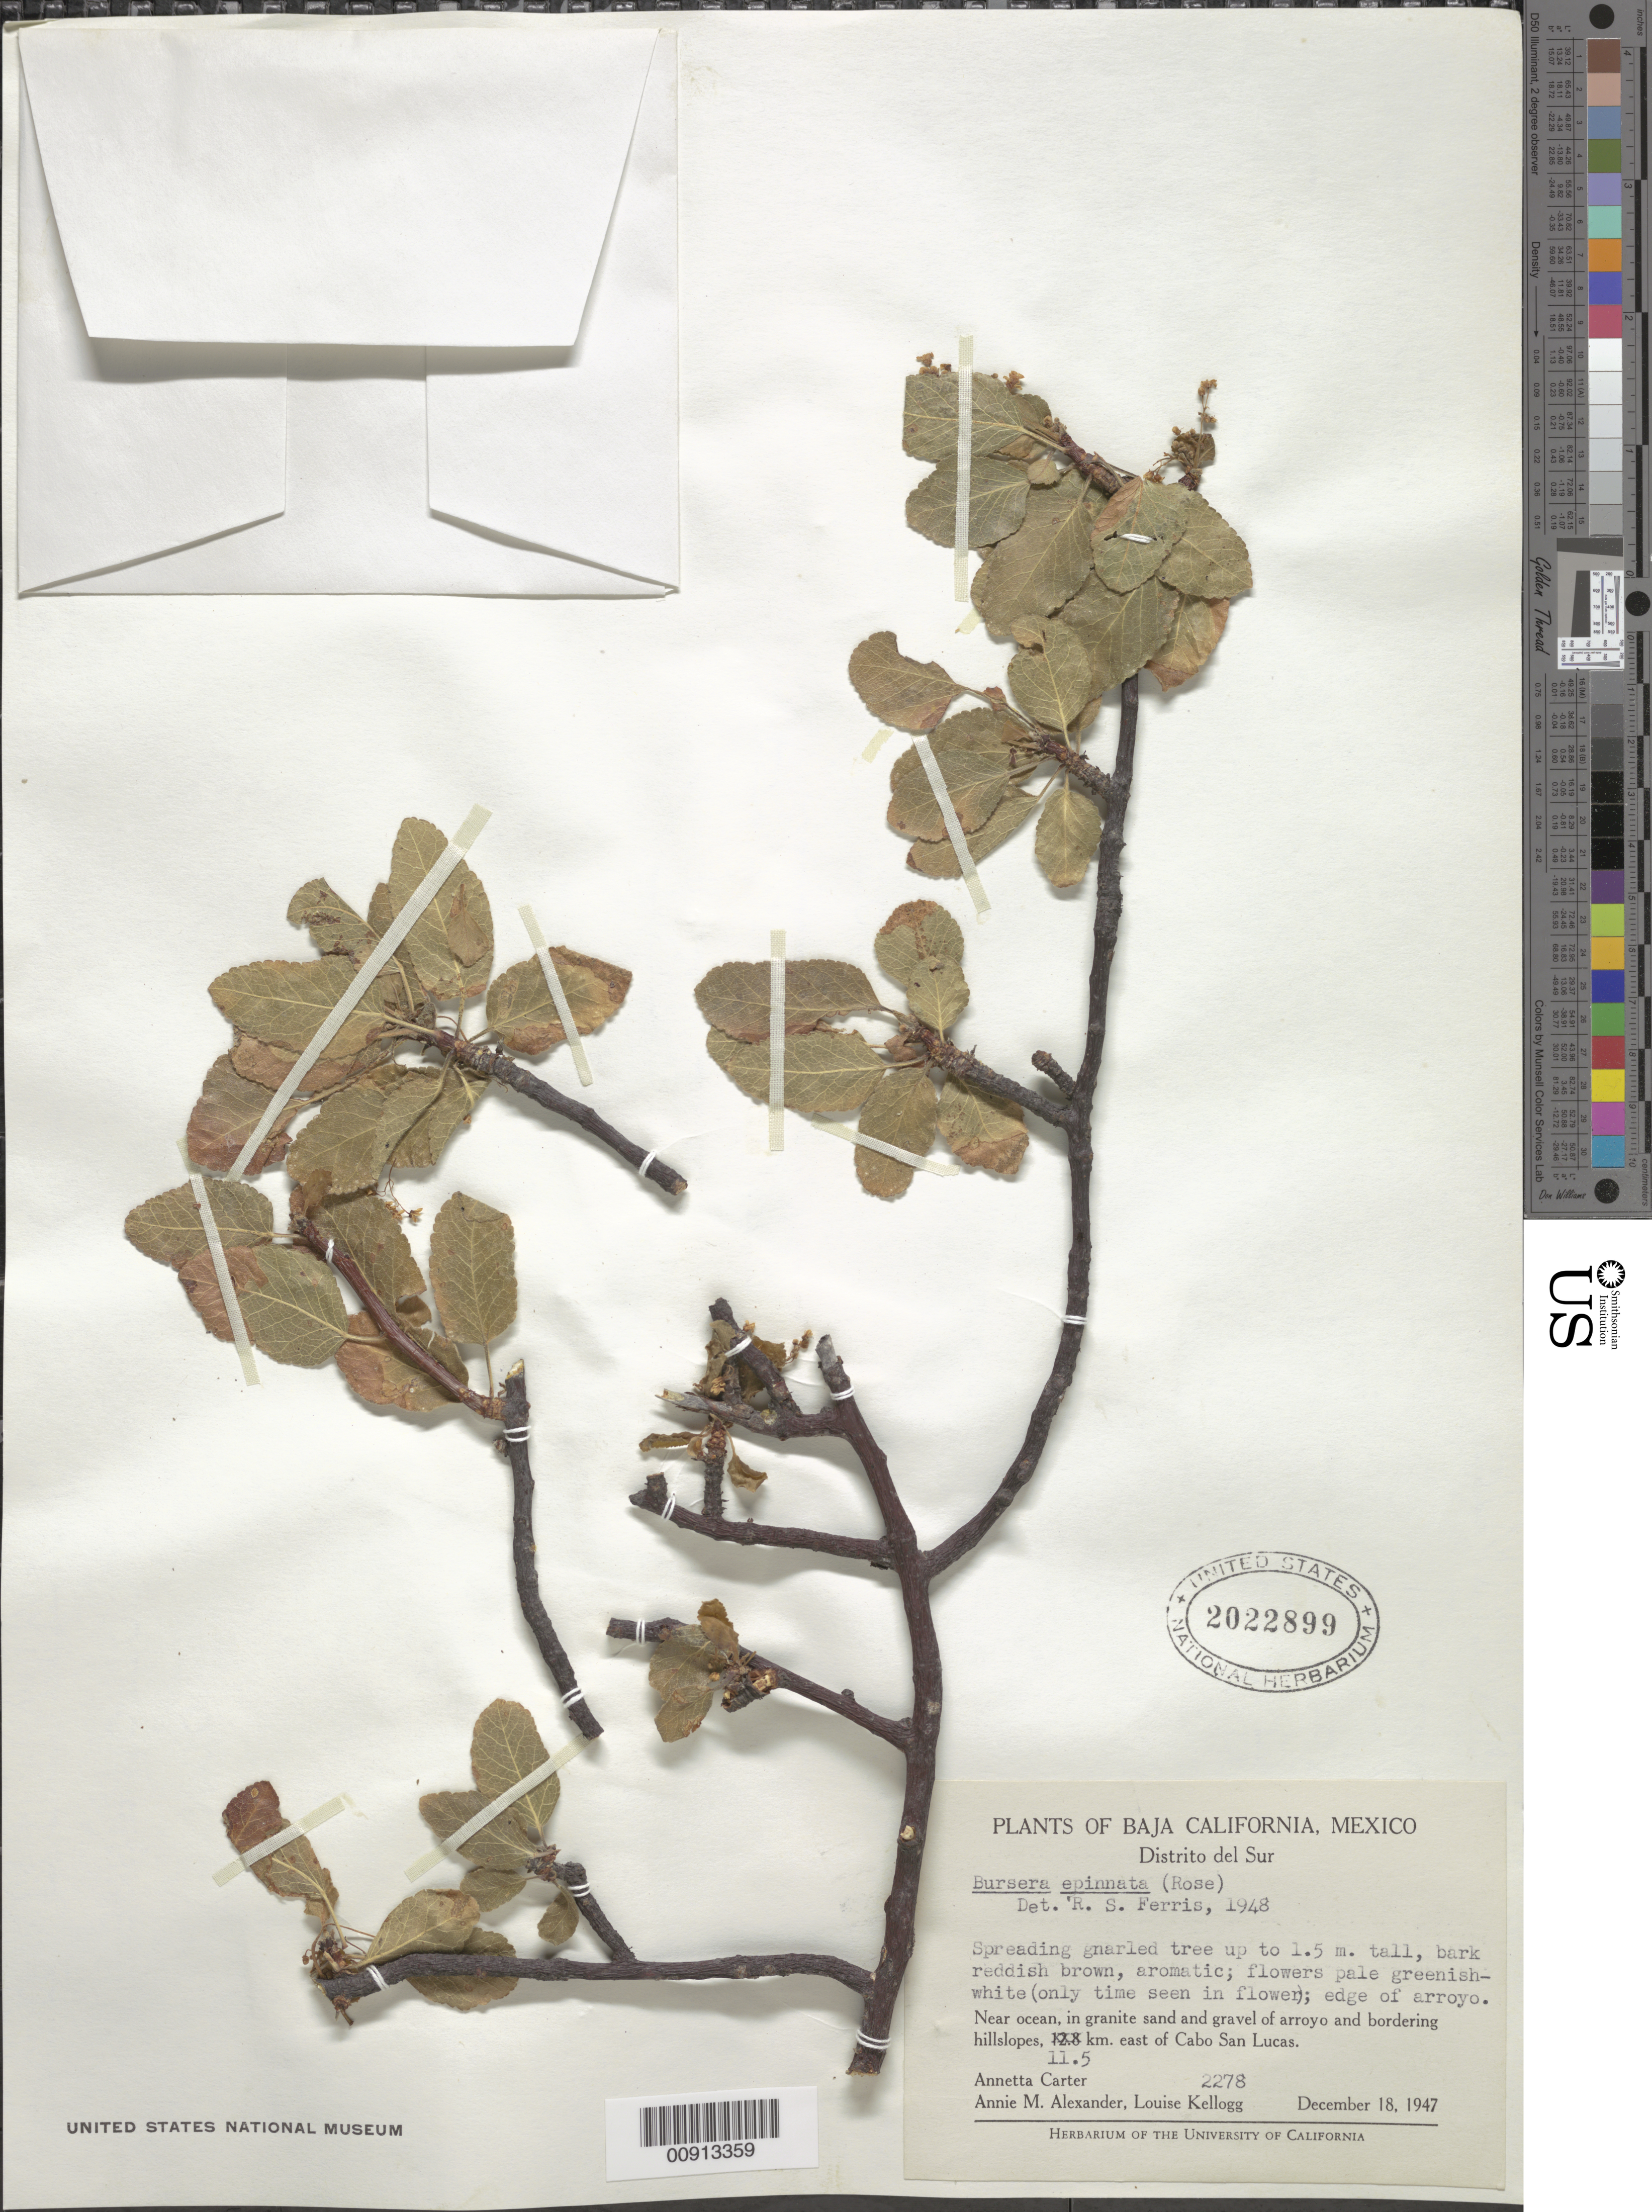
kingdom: Plantae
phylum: Tracheophyta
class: Magnoliopsida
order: Sapindales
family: Burseraceae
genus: Bursera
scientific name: Bursera epinnata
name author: (Rose) Engl.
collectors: A. Carter, A. M. Alexander & L. Kellogg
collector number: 2278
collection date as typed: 18 Dec 1947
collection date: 1947-12-18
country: Mexico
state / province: Baja California Sur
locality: Near ocean, in granite sand and gravel of arroyo and bordering hillslopes, 11.5 km. east of Cabo San Lucas. Baja California, Distrito Sur.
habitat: Edge of arroyo. Near ocean, in granite sand and gravel of arroyo.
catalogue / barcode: US 2022899